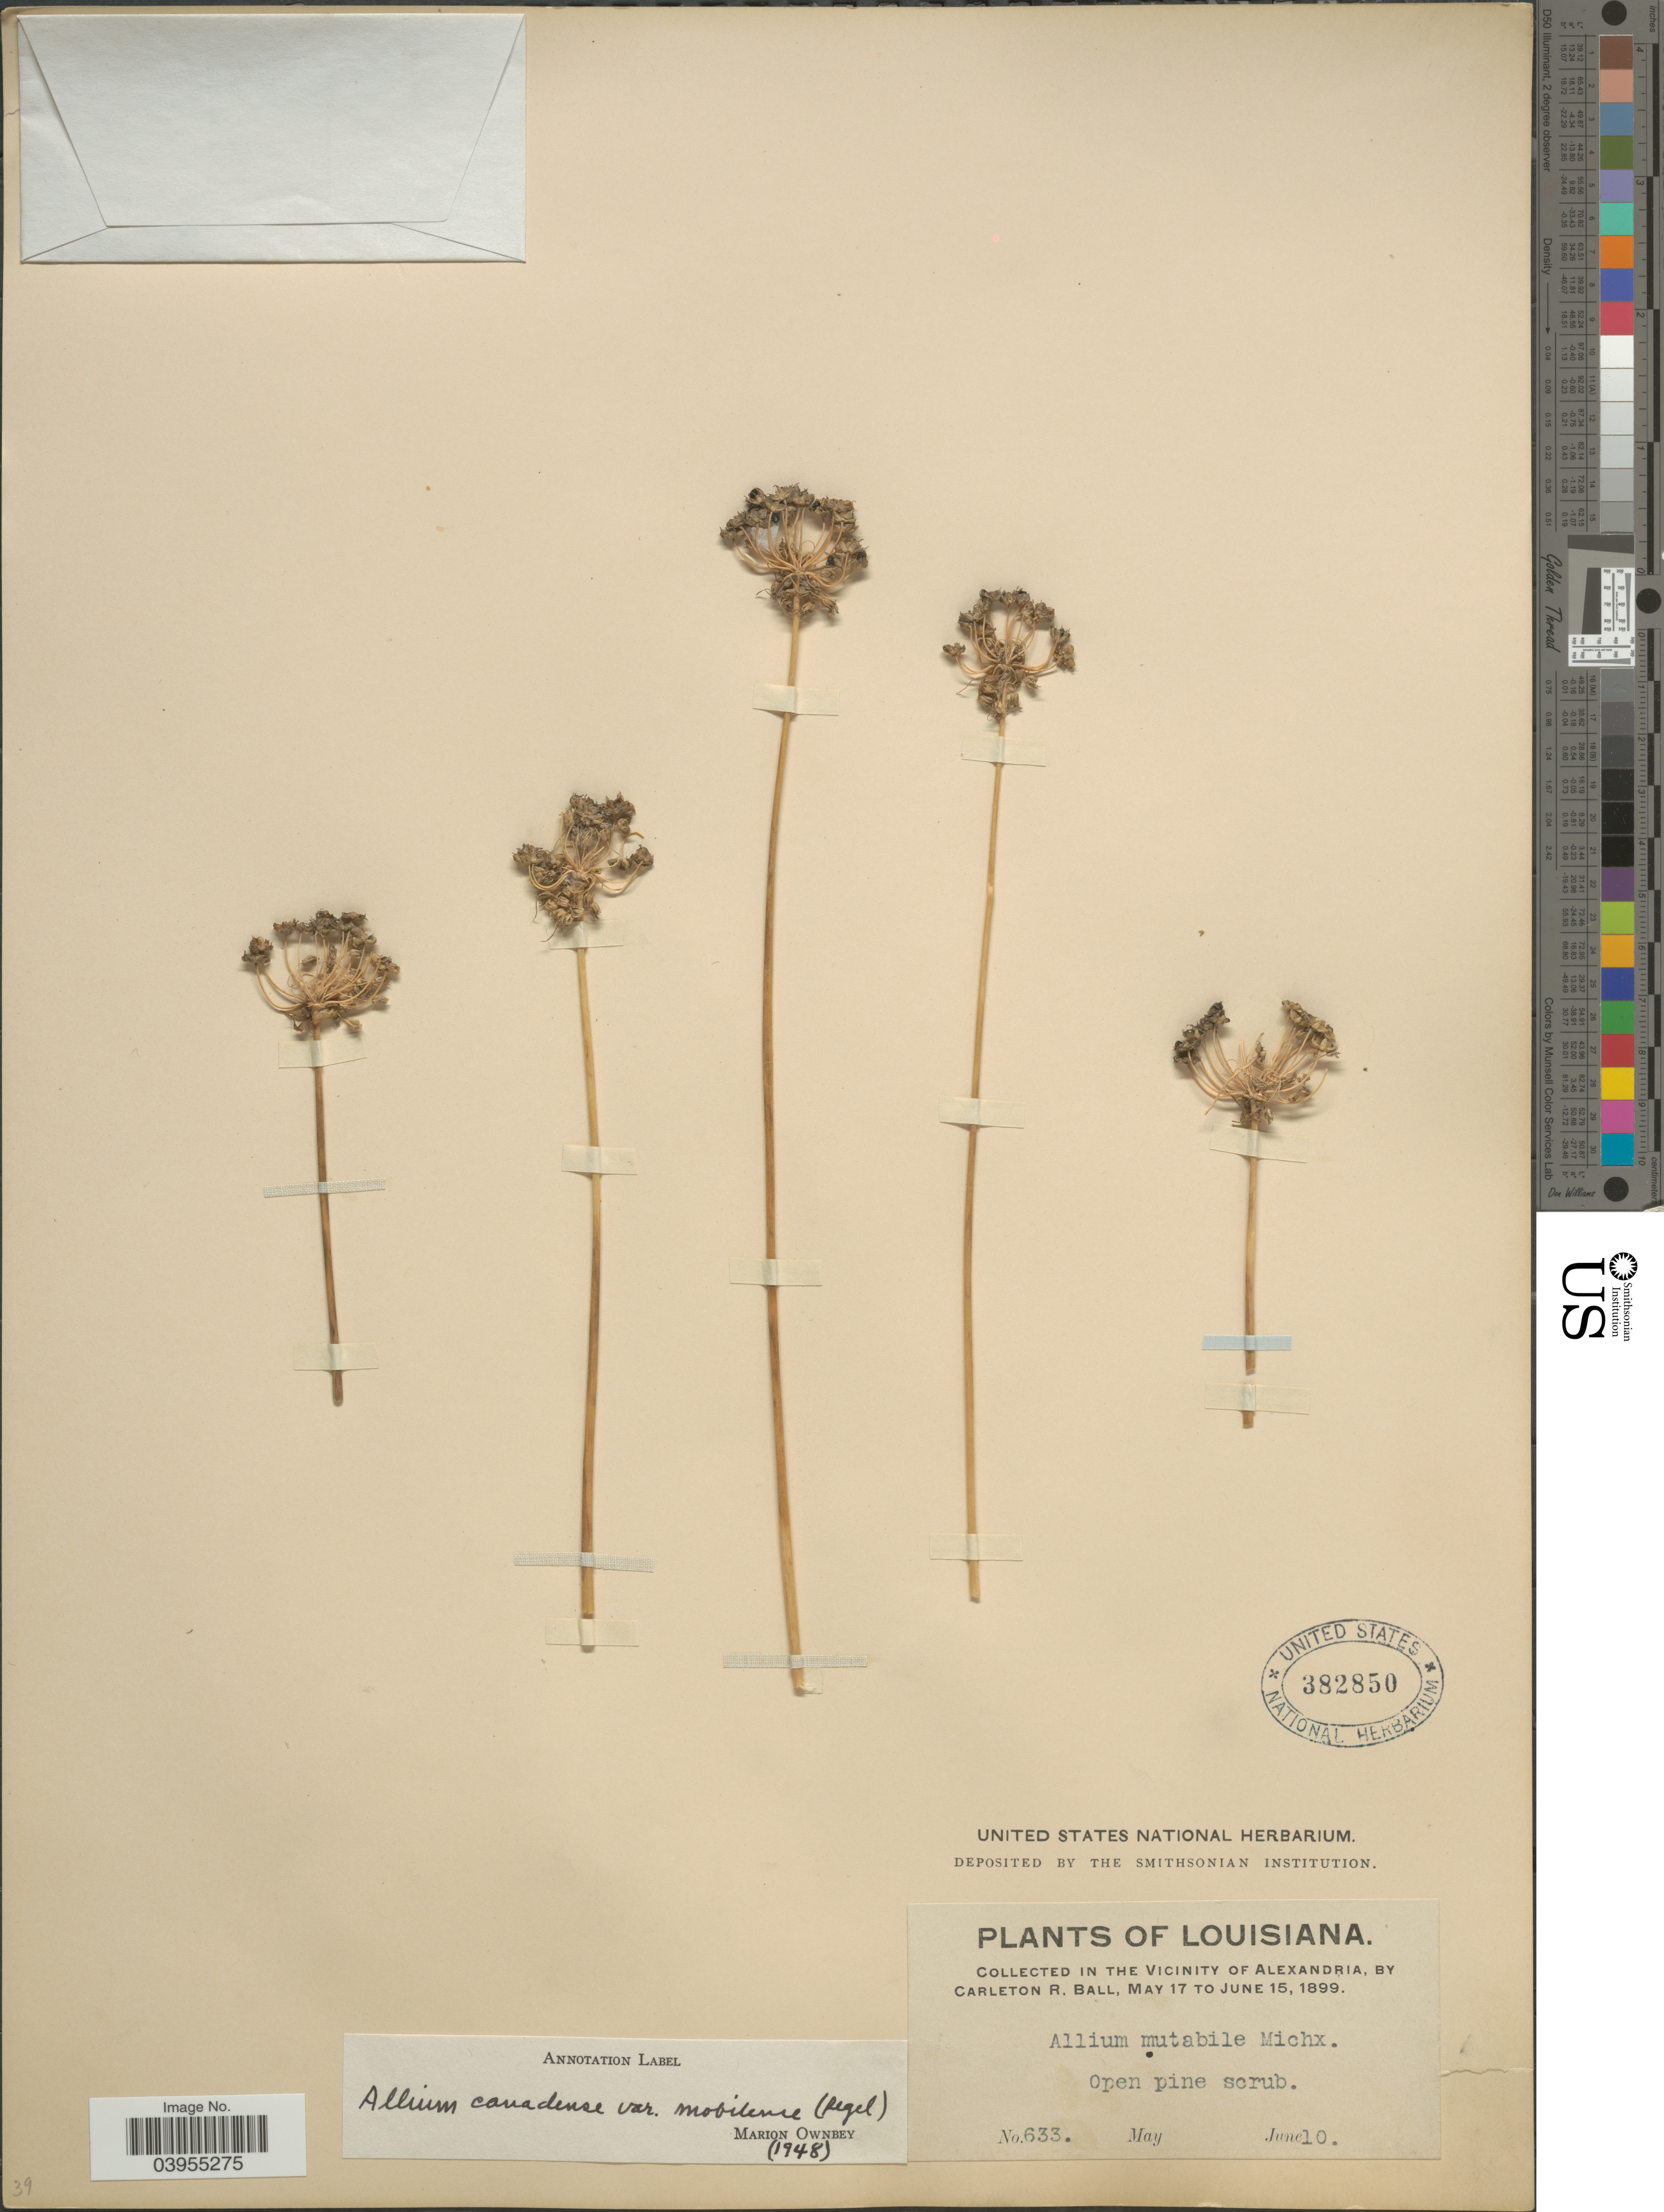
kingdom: Plantae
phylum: Tracheophyta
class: Liliopsida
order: Asparagales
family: Amaryllidaceae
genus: Allium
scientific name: Allium canadense var. mobilense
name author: (Regel) Traub & Ownbey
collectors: R. H. Ball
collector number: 633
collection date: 1899-06-10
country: United States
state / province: Louisiana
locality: In the Vicinity of Alexandria.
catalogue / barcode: US 382850